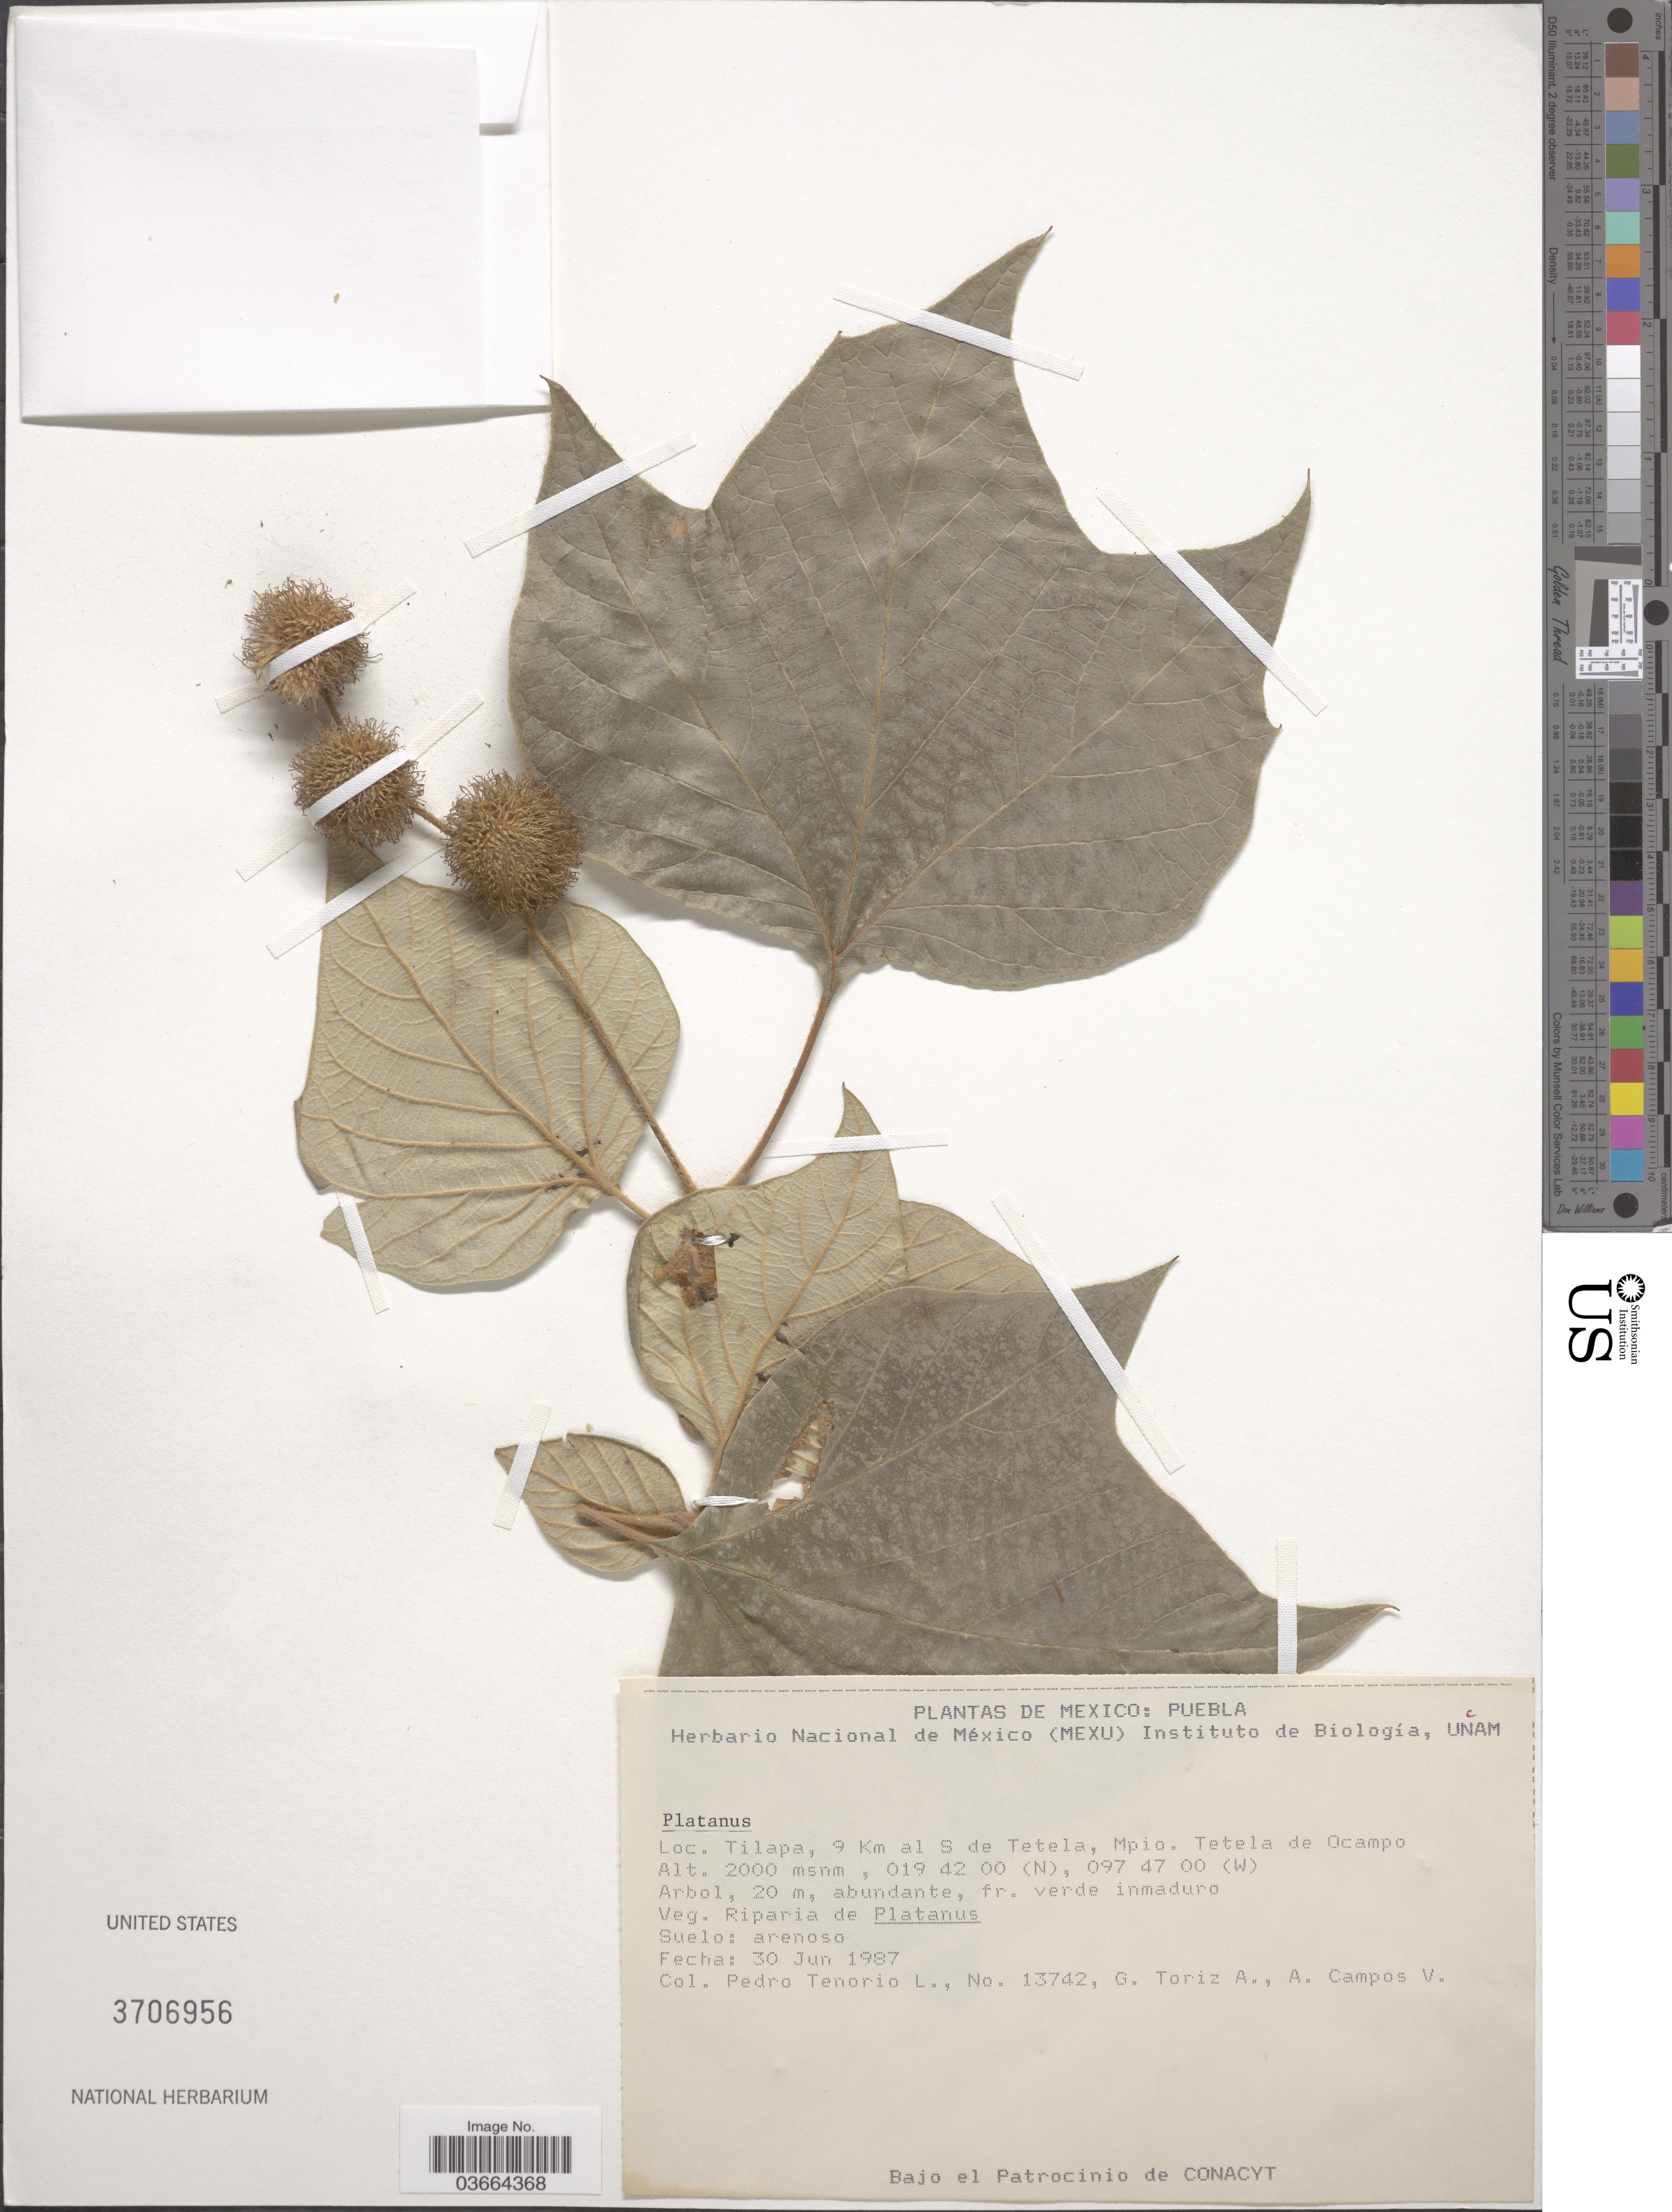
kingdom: Plantae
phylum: Tracheophyta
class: Magnoliopsida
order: Proteales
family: Platanaceae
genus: Platanus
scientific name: Platanus sp.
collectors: P. Tenorio L., G. Toriz A. & A. Campos V.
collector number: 13742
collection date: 1987-06-30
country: Mexico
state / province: Puebla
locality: Tilapa, 9 Km al S de Tetela, Mpio. Tetela de Ocampo.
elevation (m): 2000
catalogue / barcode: US 3706956